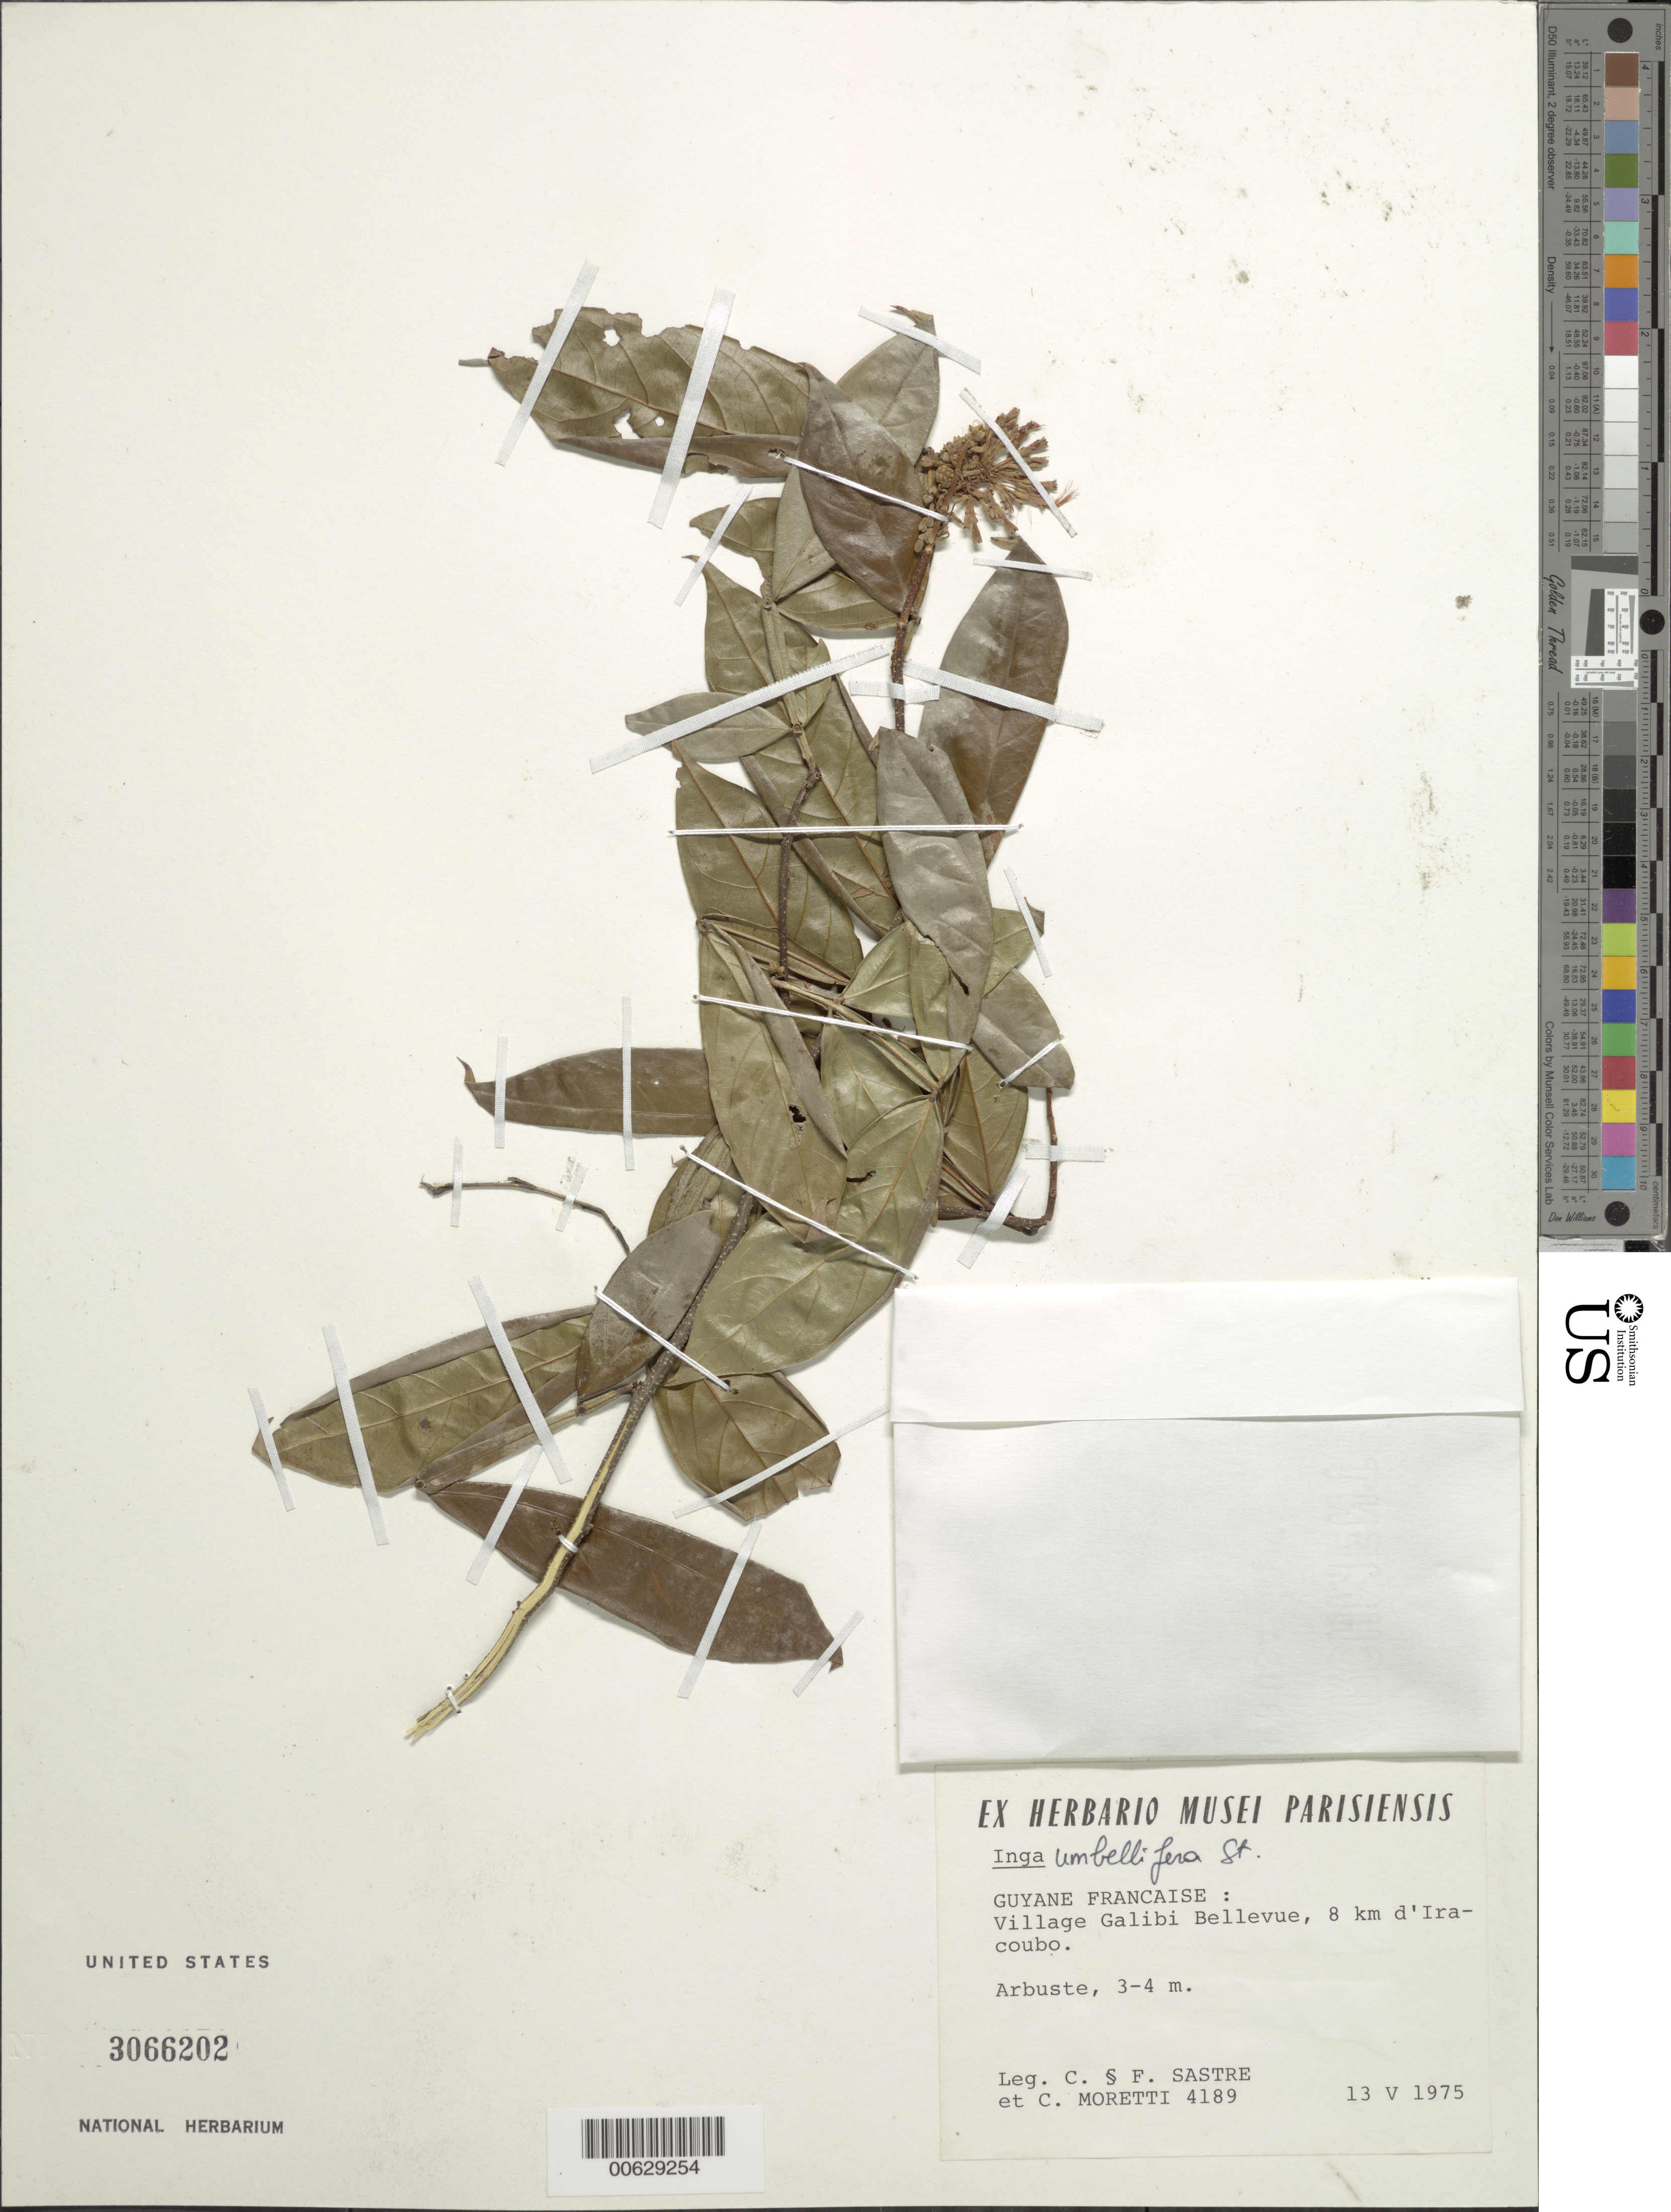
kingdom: Plantae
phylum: Tracheophyta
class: Magnoliopsida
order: Fabales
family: Fabaceae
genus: Inga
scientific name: Inga umbellifera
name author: (Vahl) Steud. ex DC.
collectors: C. H. L. Sastre, F. Sastre & C. Moretti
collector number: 4189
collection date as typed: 13-May-75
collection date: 1975-05-13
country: French Guiana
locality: Galibi Bellevue, 8 km d'Iracoubo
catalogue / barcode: US 3066202